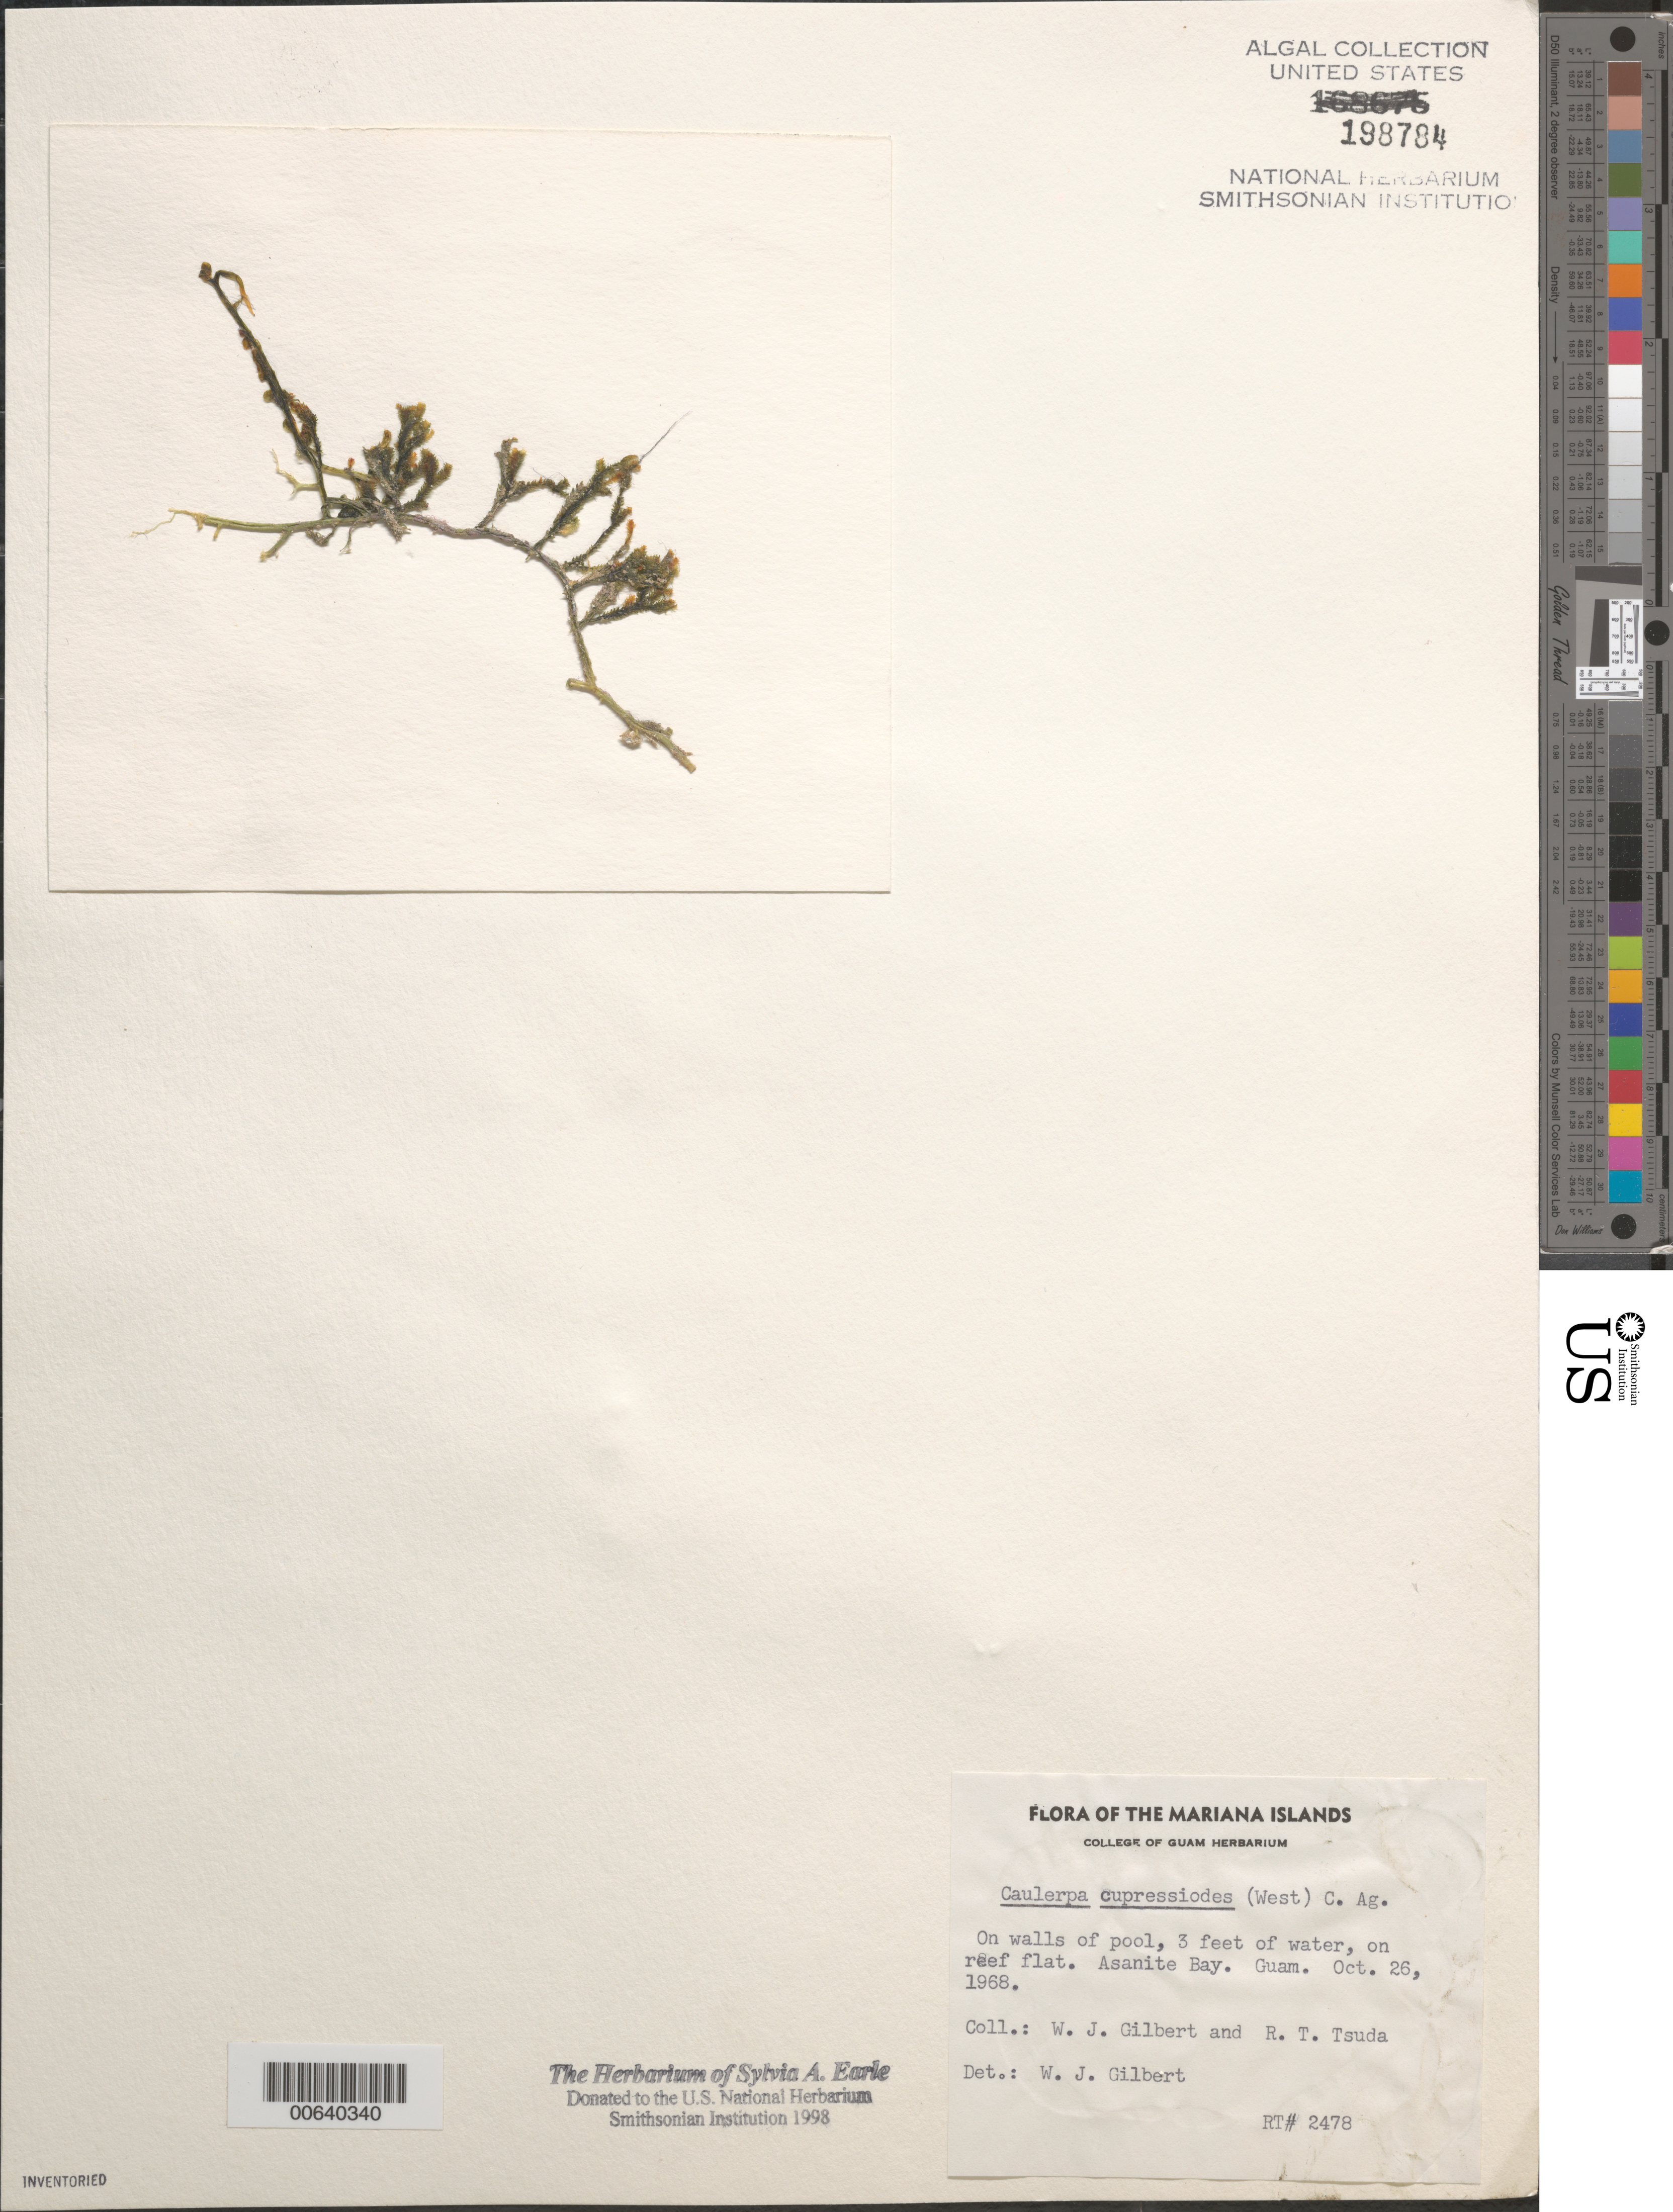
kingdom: Plantae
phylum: Chlorophyta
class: Ulvophyceae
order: Bryopsidales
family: Caulerpaceae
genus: Caulerpa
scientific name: Caulerpa cupressoides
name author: (Vahl) C. Agardh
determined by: Gilbert, W. J.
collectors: W. J. Gilbert & R. Tsuda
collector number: Rt 2478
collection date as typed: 26 Oct 1968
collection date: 1968-10-26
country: Guam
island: Guam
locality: Asanite Bay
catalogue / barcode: US 198784